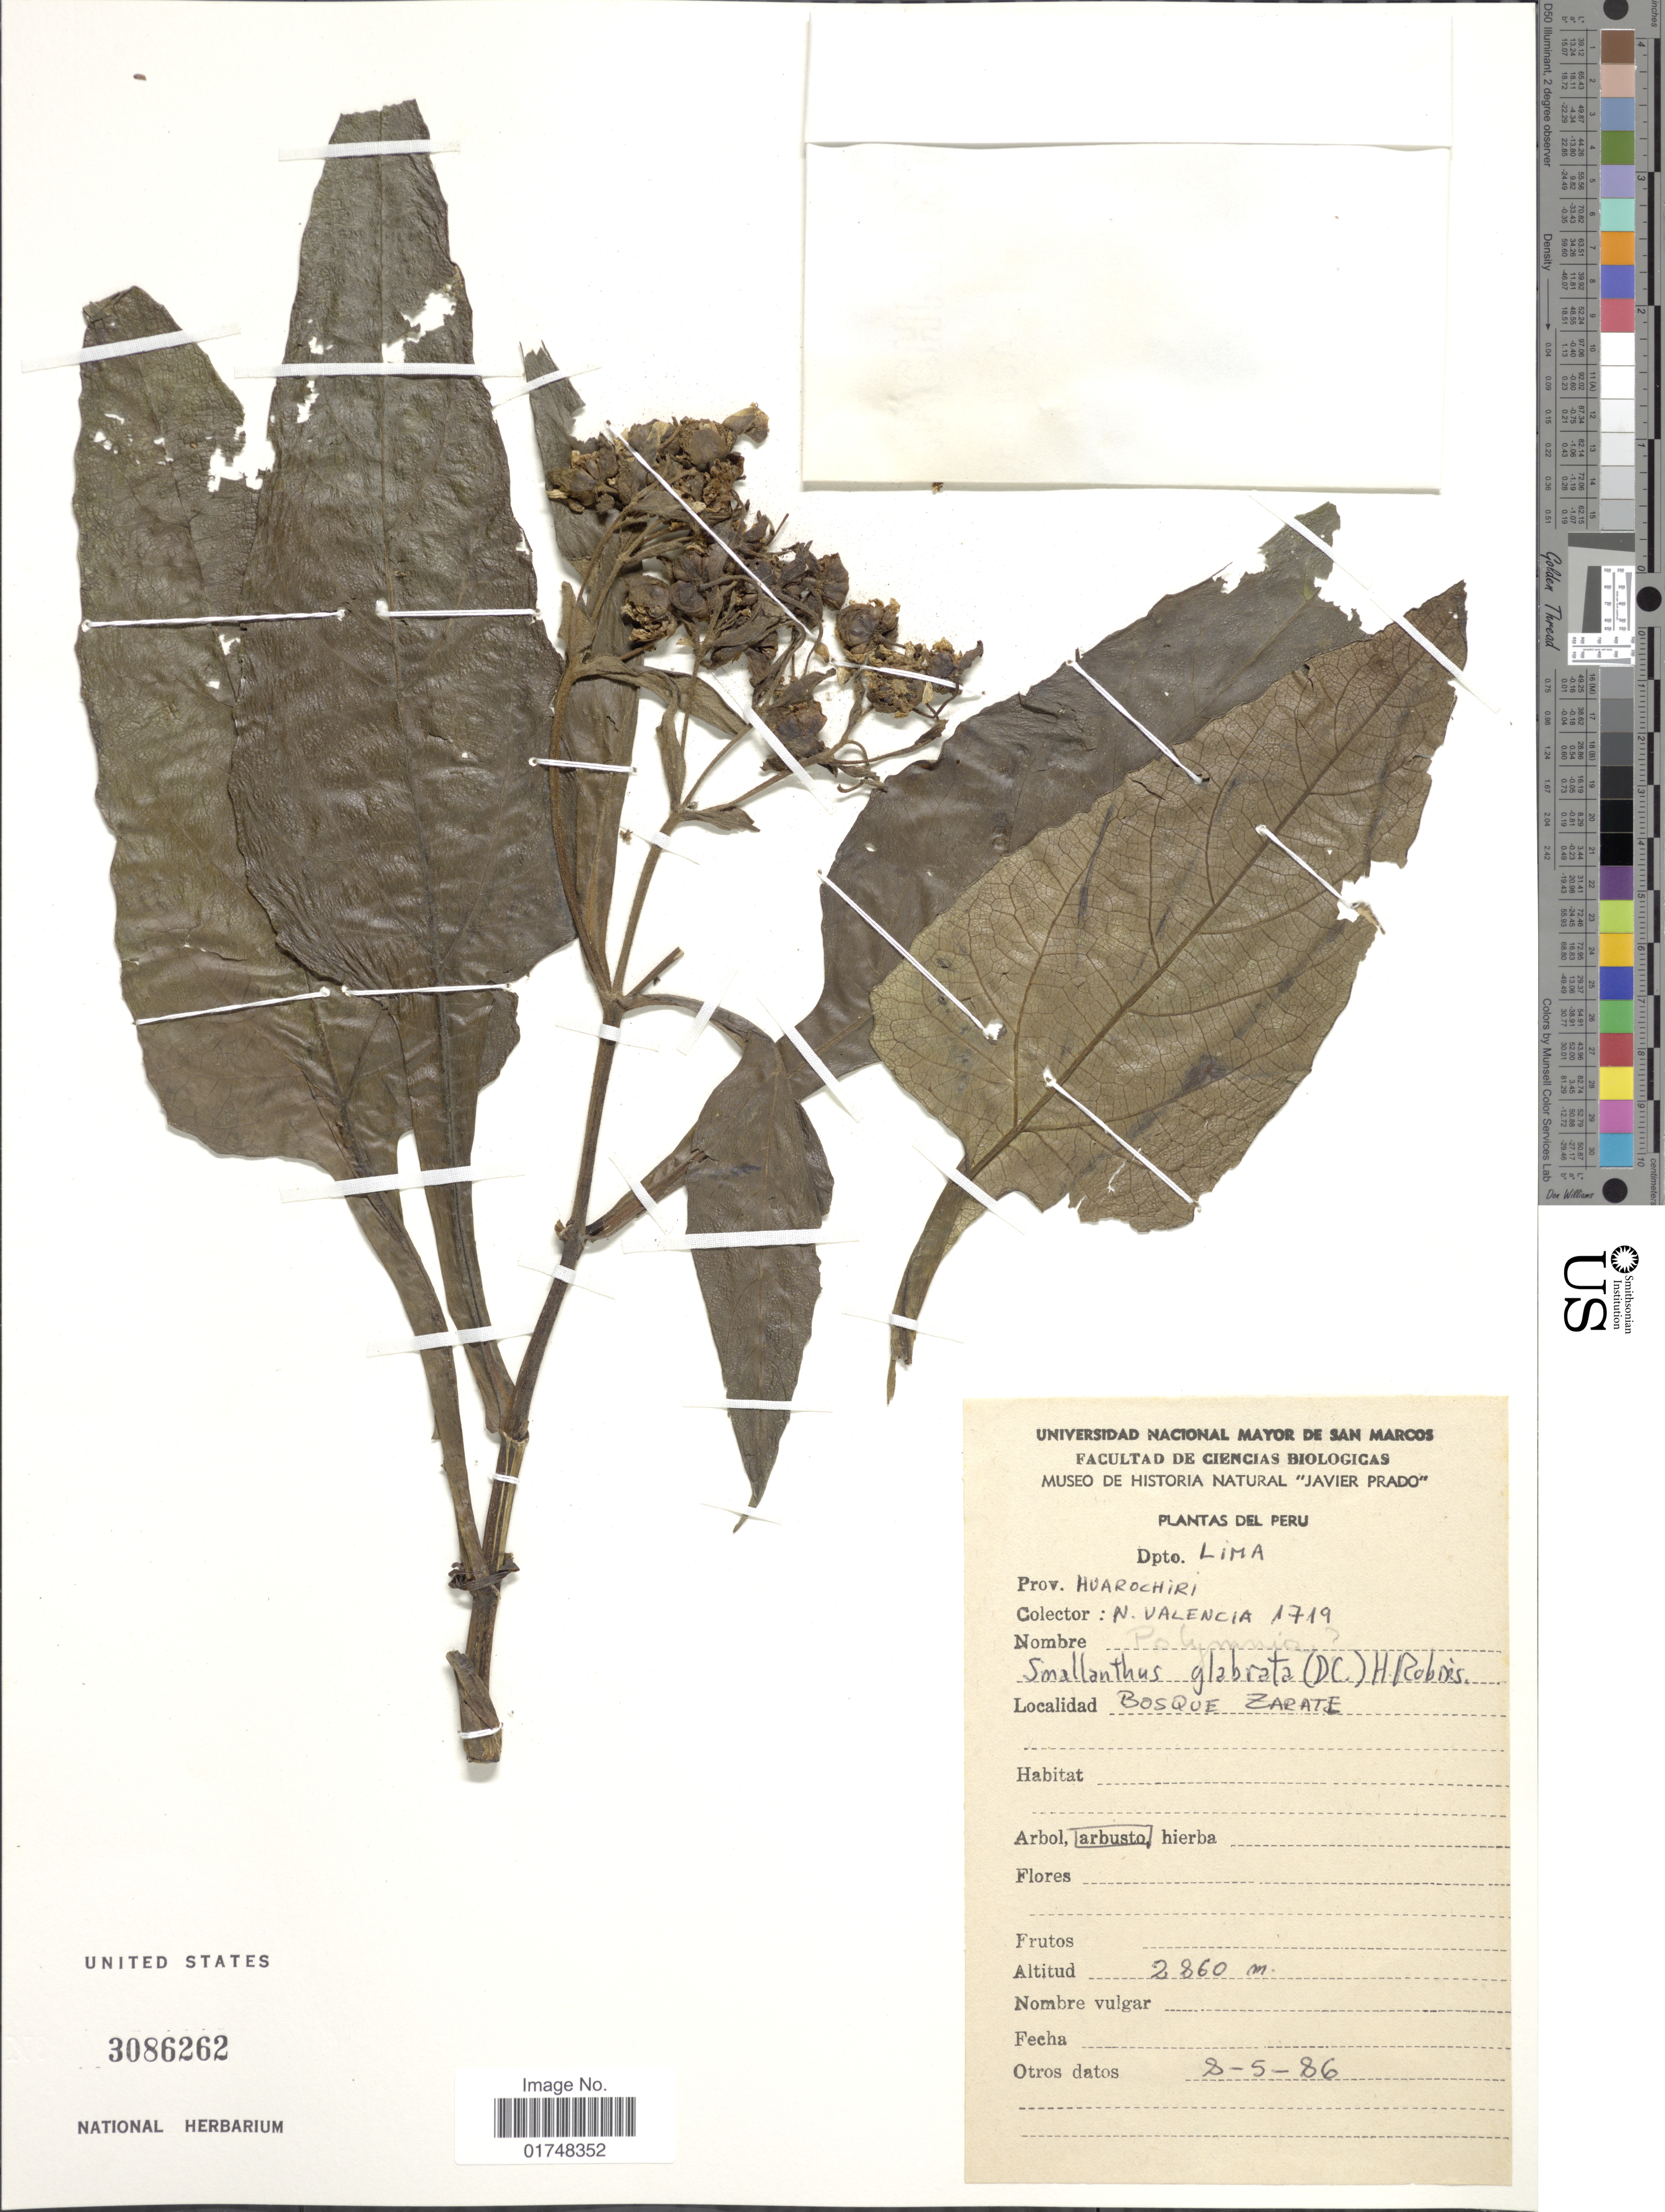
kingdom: Plantae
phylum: Tracheophyta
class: Magnoliopsida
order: Asterales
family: Asteraceae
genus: Smallanthus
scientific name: Smallanthus glabratus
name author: (DC.) H. Rob.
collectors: N. Valencia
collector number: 1719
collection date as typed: Transcribed d/m/y: 8/5/86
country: Peru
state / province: Lima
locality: Prov. Huarochiri, Bosque Zarate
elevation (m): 2860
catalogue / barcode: US 3086262